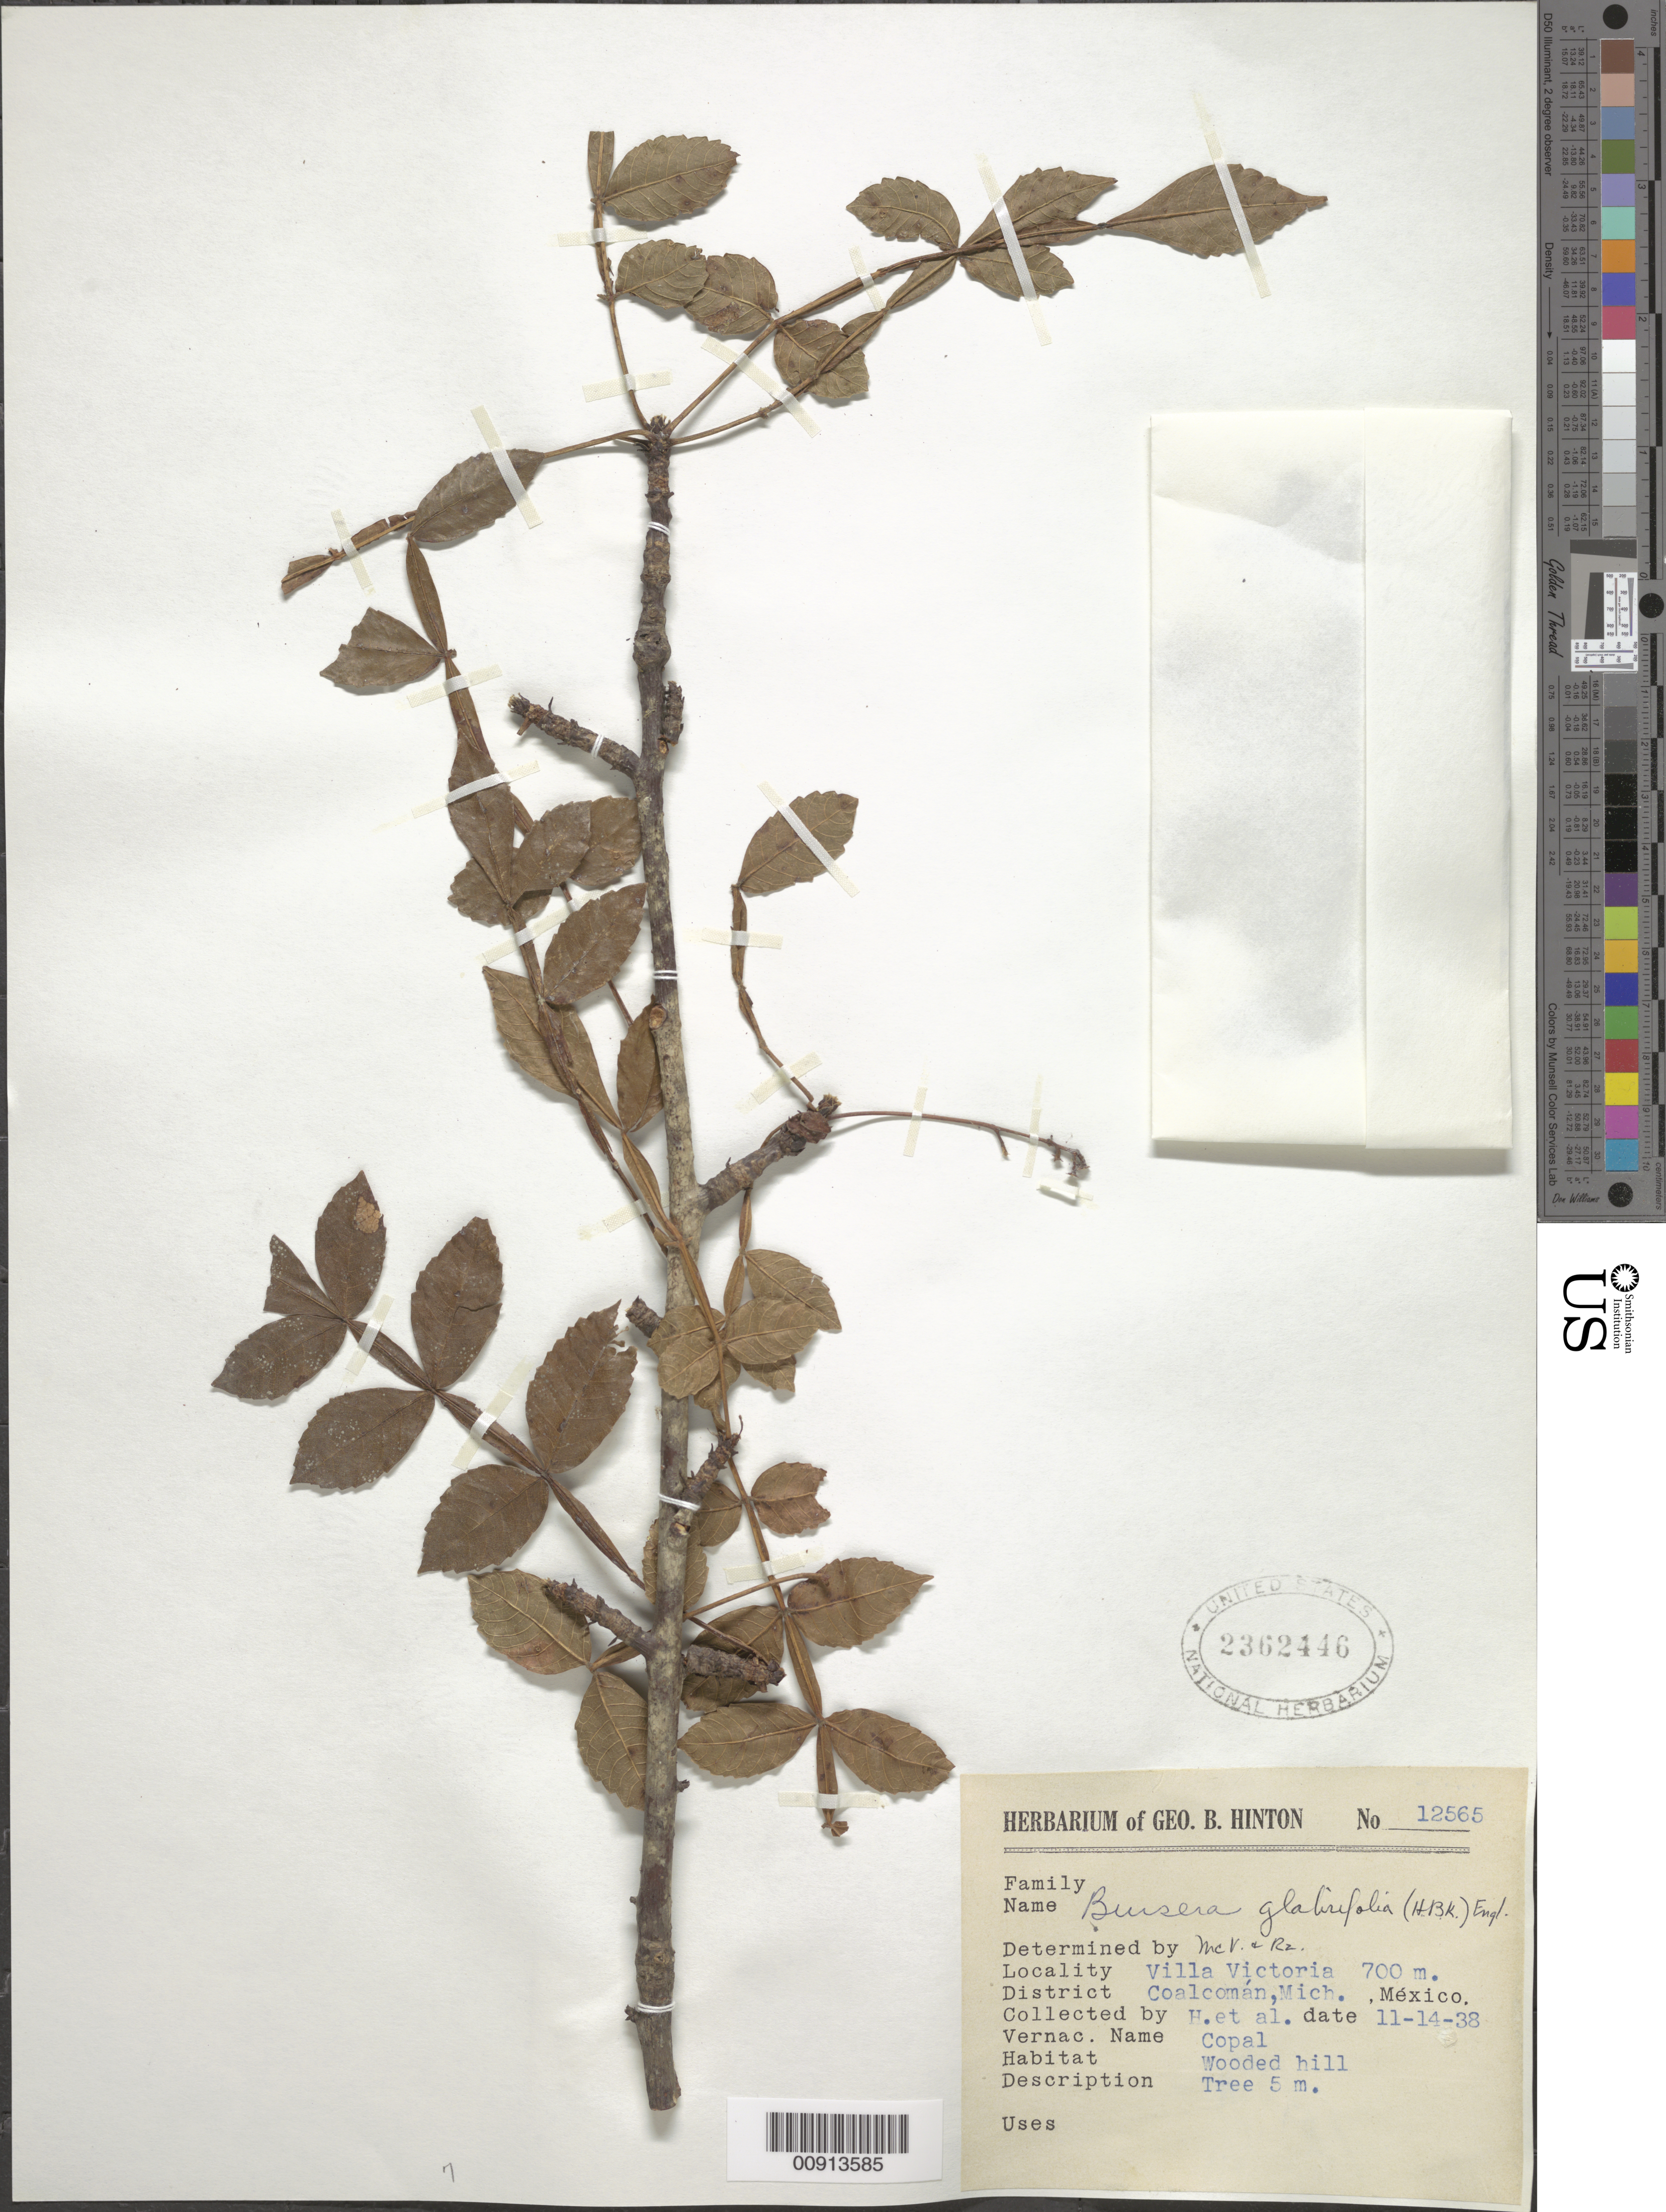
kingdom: Plantae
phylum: Tracheophyta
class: Magnoliopsida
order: Sapindales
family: Burseraceae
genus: Bursera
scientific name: Bursera glabrifolia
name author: (Kunth) Engl.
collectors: G. B. Hinton & et al.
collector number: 12565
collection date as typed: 14 Nov 1938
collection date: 1938-11-14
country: Mexico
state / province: Michoacán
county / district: Coalcomán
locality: Villa Victoria, District Coalcomán, Michoacán.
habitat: Wooded hill.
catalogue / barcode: US 2362446